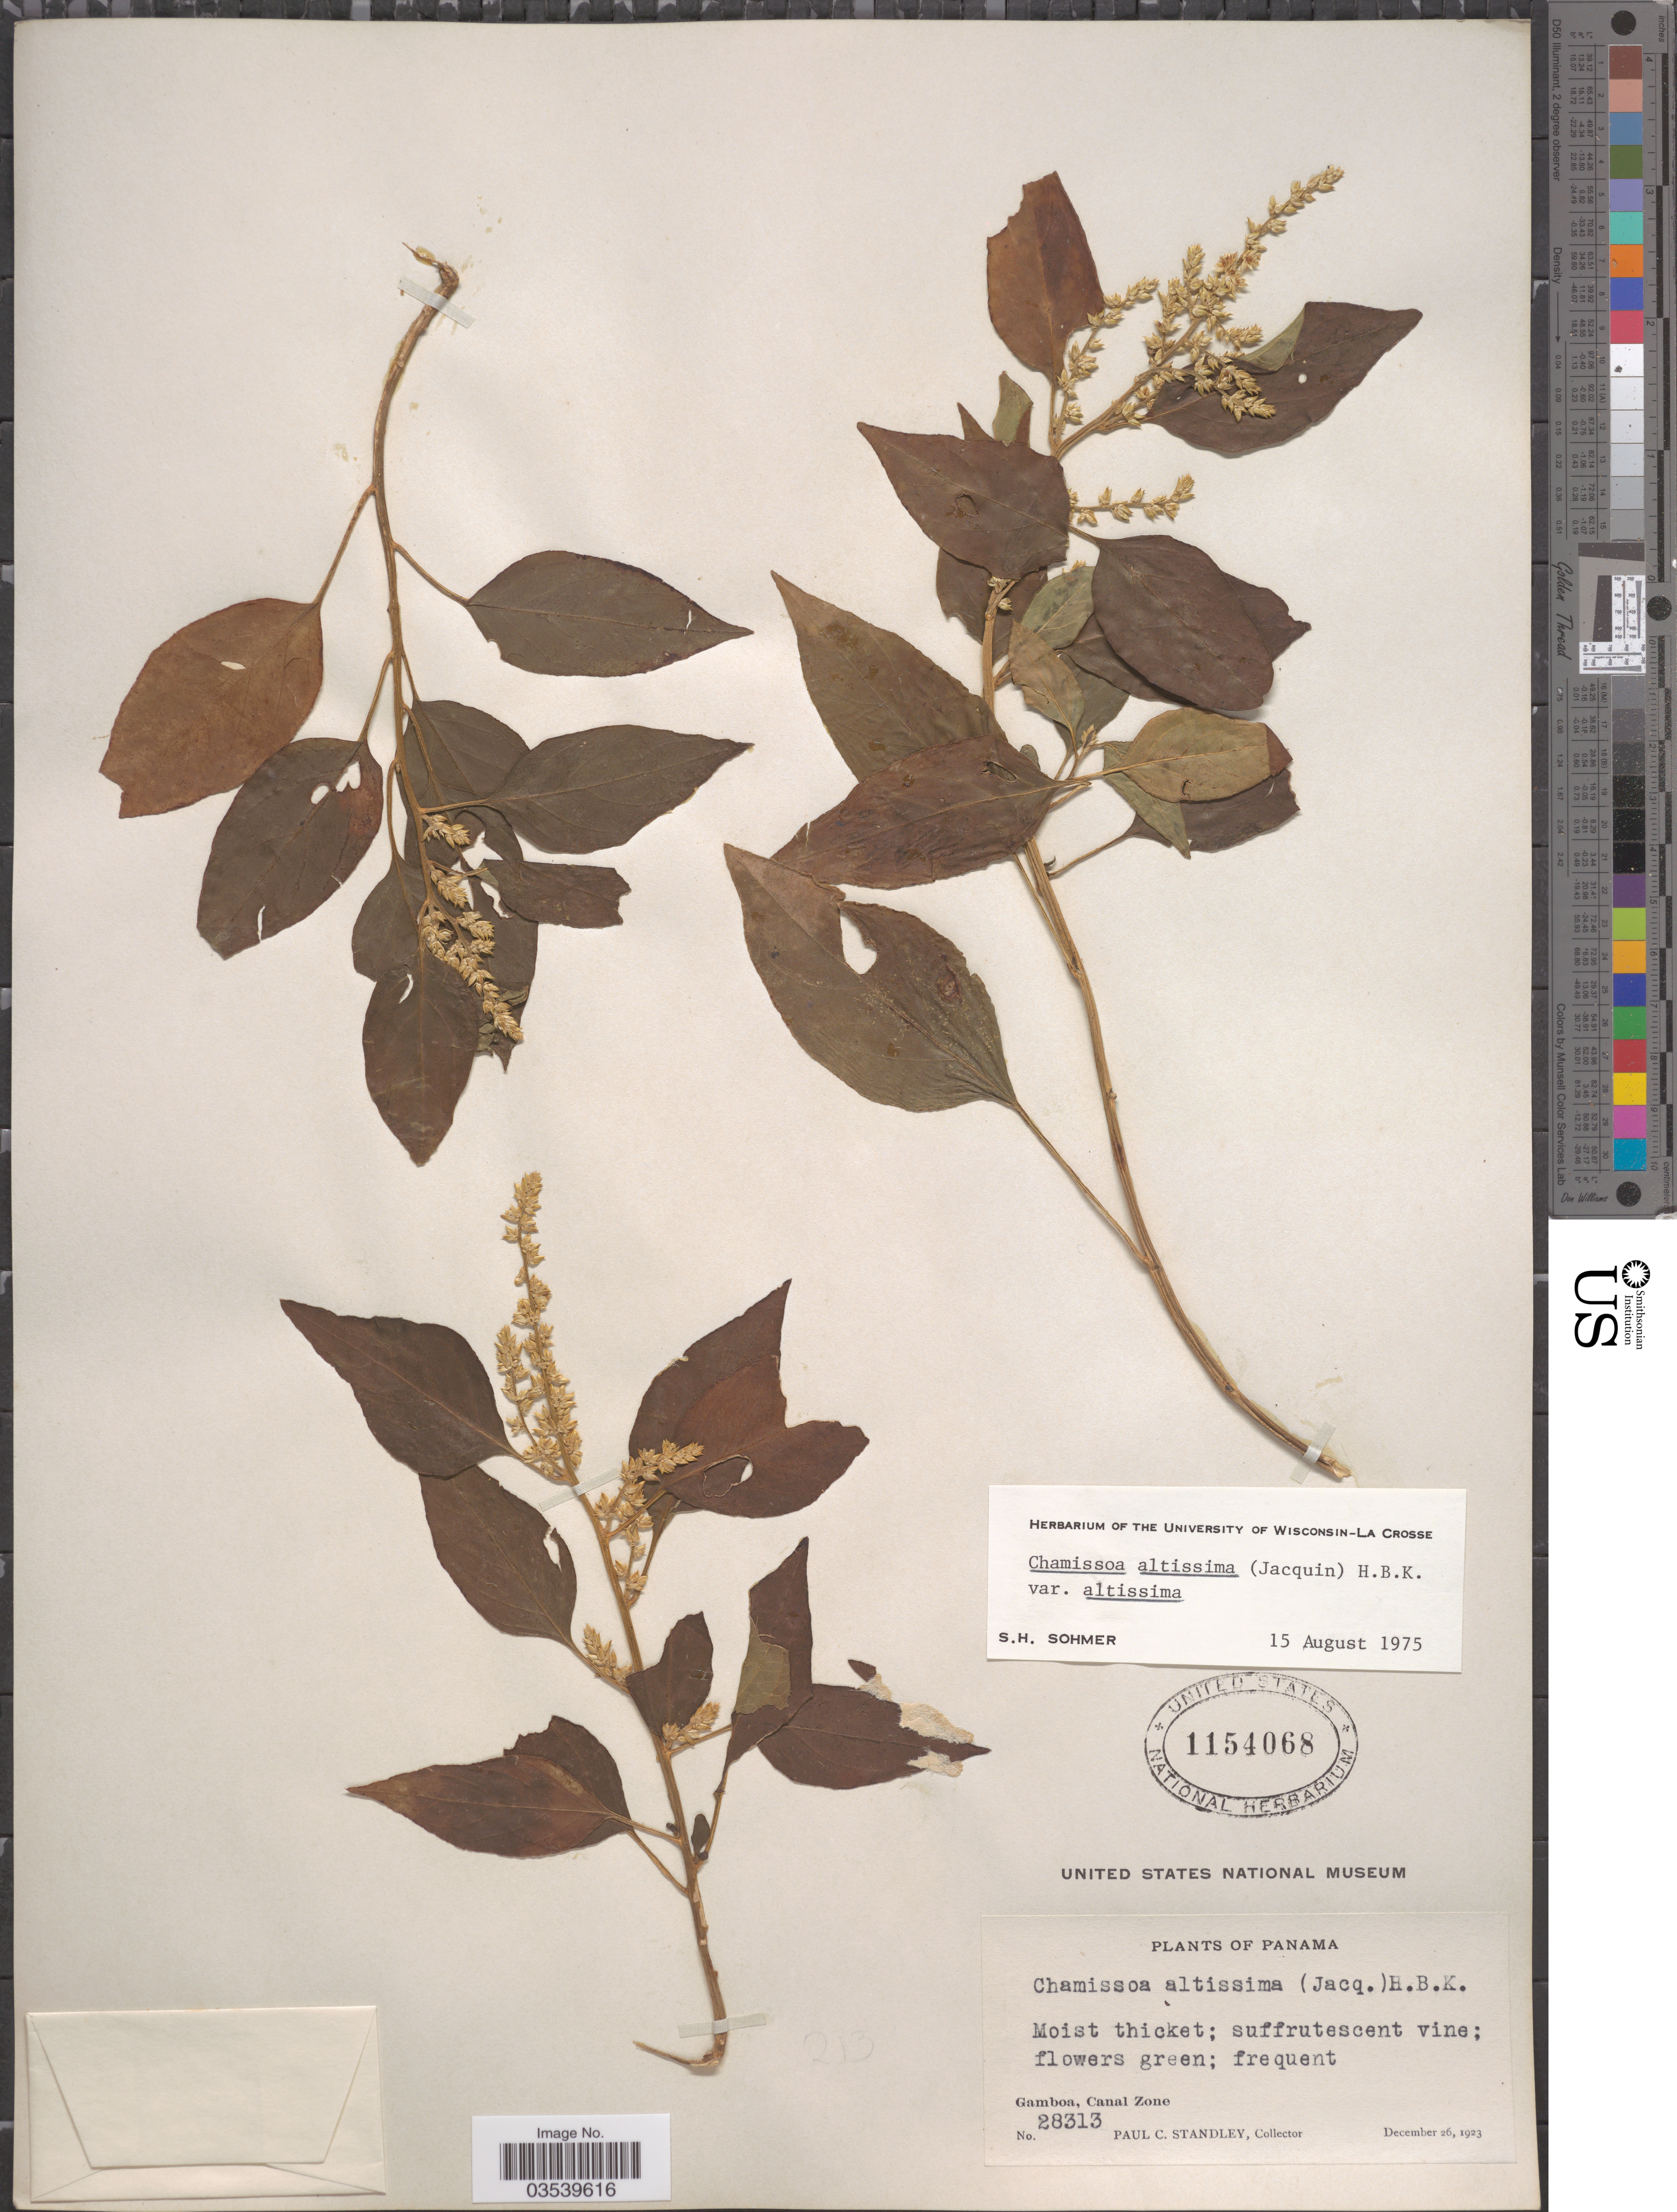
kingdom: Plantae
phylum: Tracheophyta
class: Magnoliopsida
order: Caryophyllales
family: Amaranthaceae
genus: Chamissoa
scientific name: Chamissoa altissima var. altissima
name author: (Jacq.) Kunth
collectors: P. C. Standley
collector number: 28313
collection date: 1923-12-26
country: Panama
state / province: Colón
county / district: Canal Zone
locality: Gamboa, Canal Zone.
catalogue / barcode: US 1154068